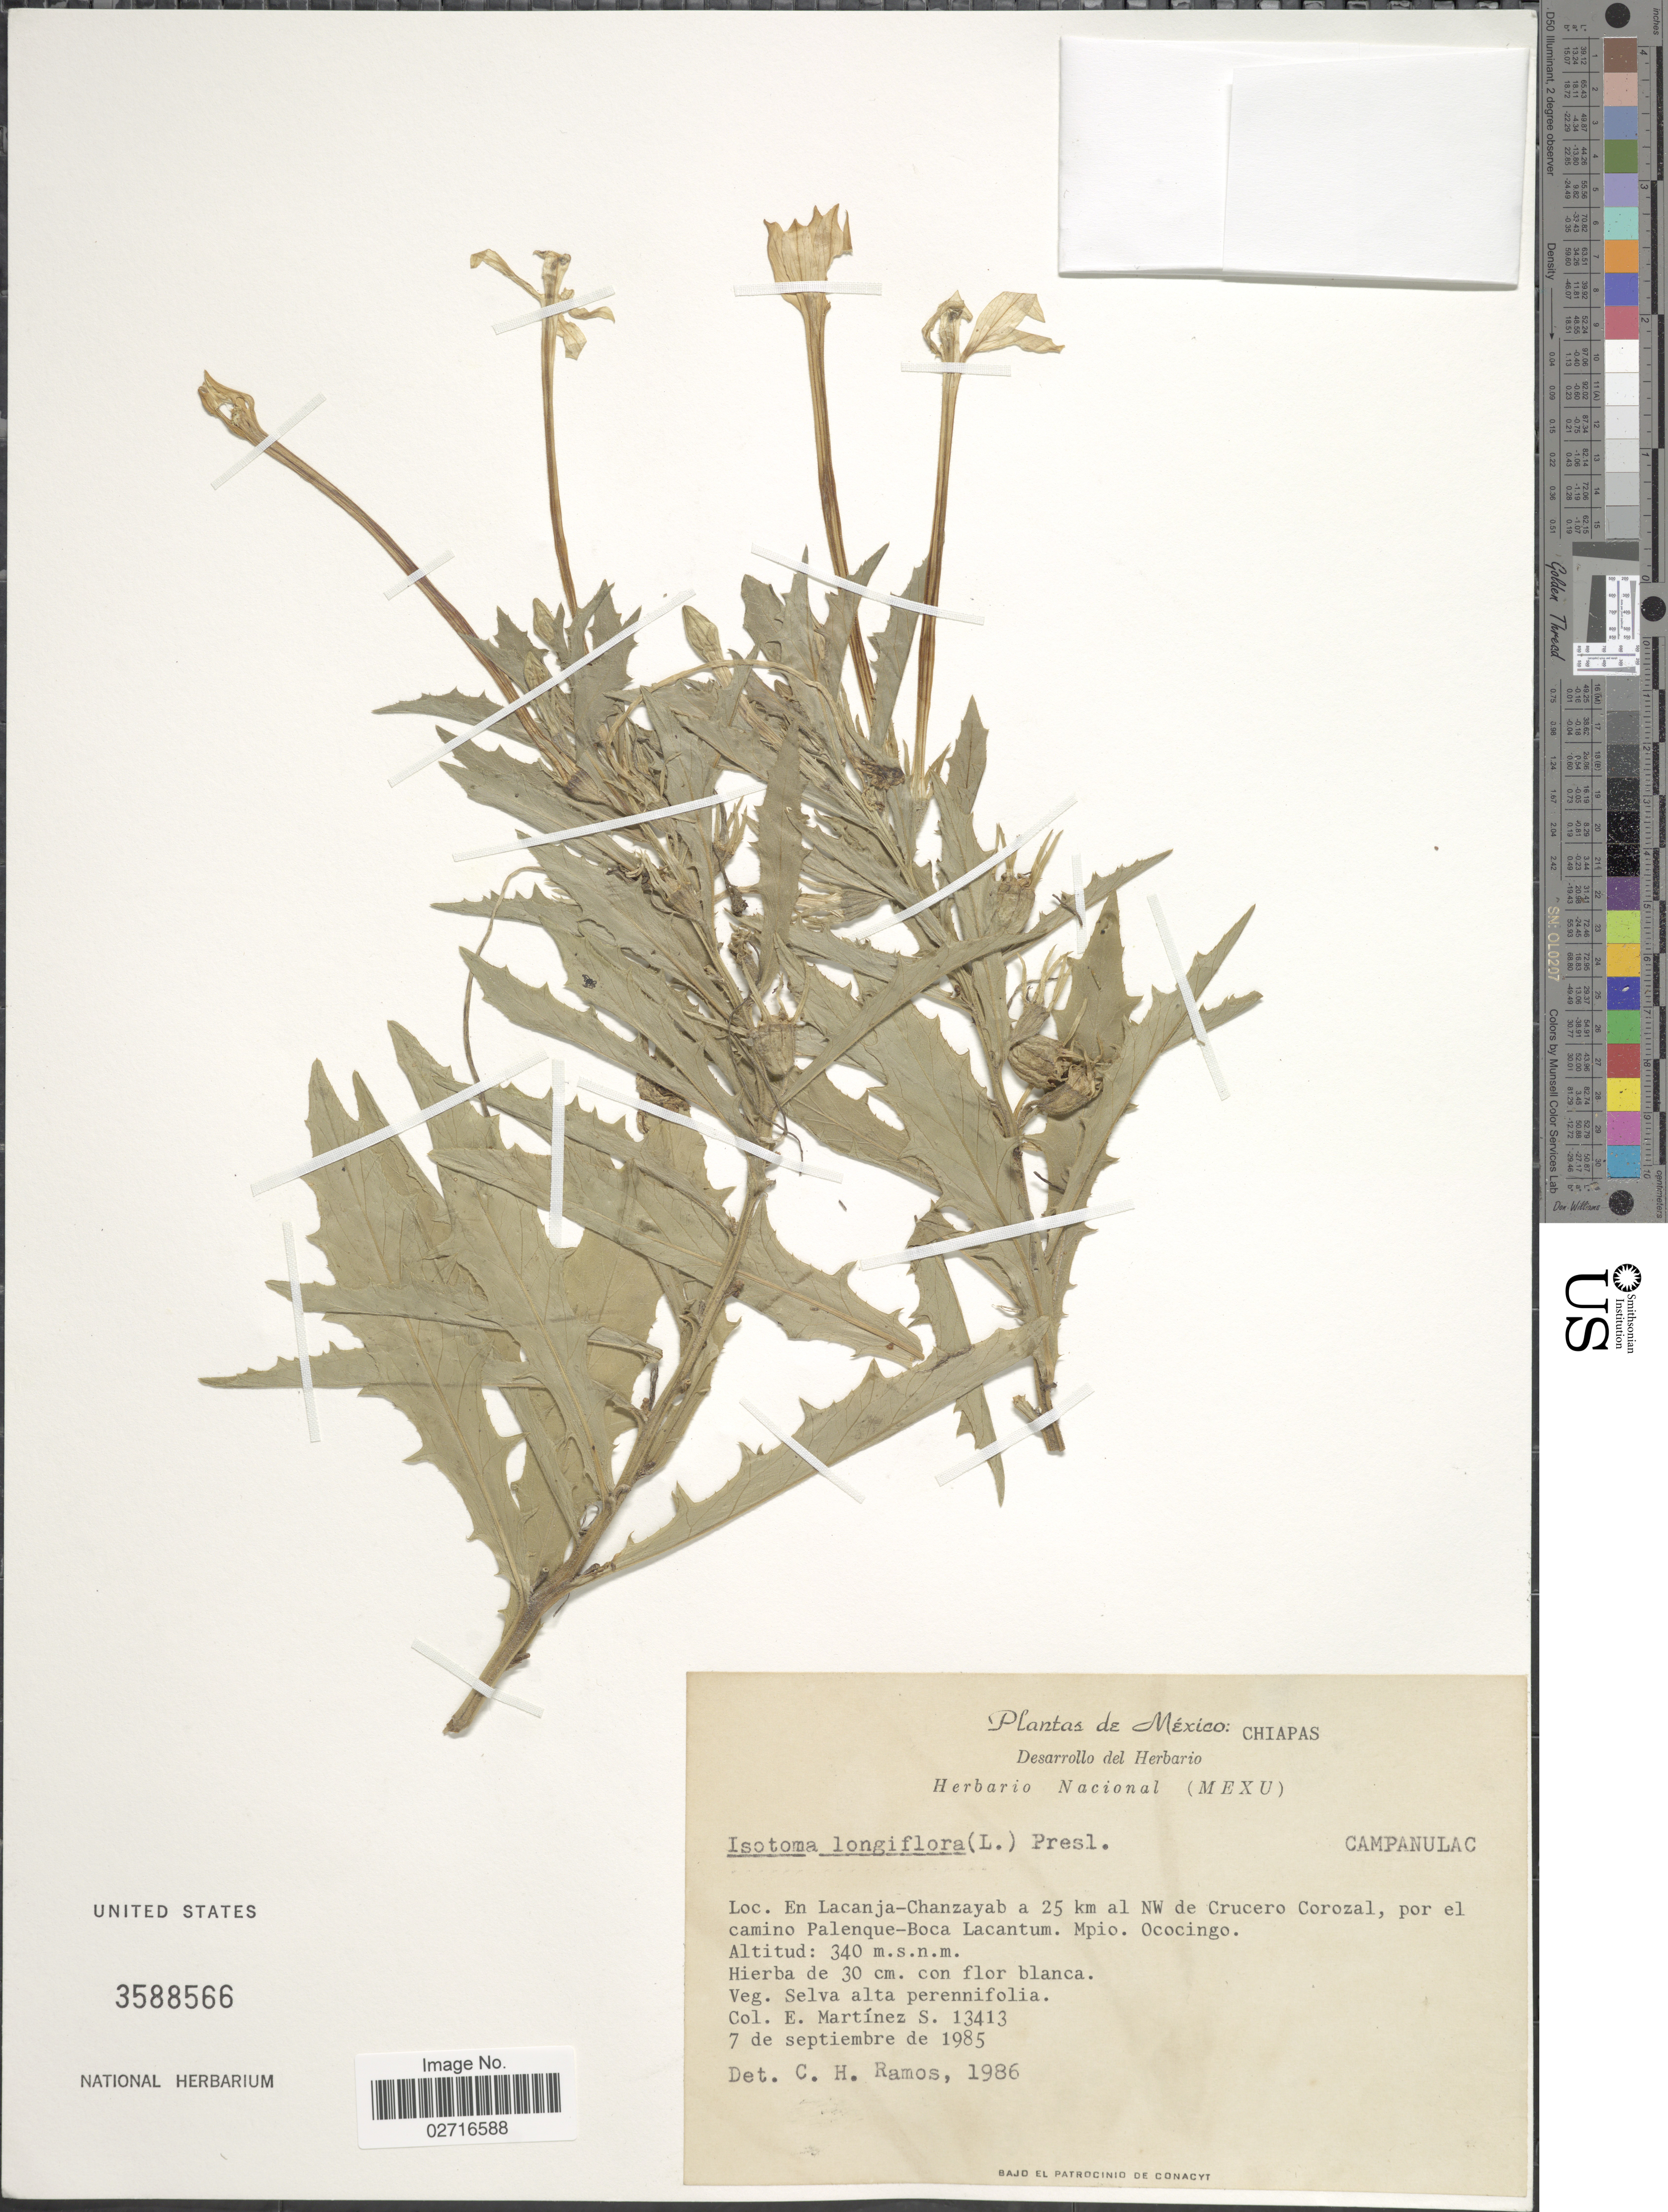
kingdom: Plantae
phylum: Tracheophyta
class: Magnoliopsida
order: Asterales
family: Campanulaceae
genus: Hippobroma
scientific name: Hippobroma longiflora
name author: (L.) G. Don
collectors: E. M. Martínez S.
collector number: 13413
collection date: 1985-09-07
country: Mexico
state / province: Chiapas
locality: En Lacanja-Chanzayab a 25 km al NW de Crucero Corozal, por el camino Palenque-Boca Lacantum, Mpio. Ococingo.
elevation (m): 340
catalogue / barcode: US 3588566